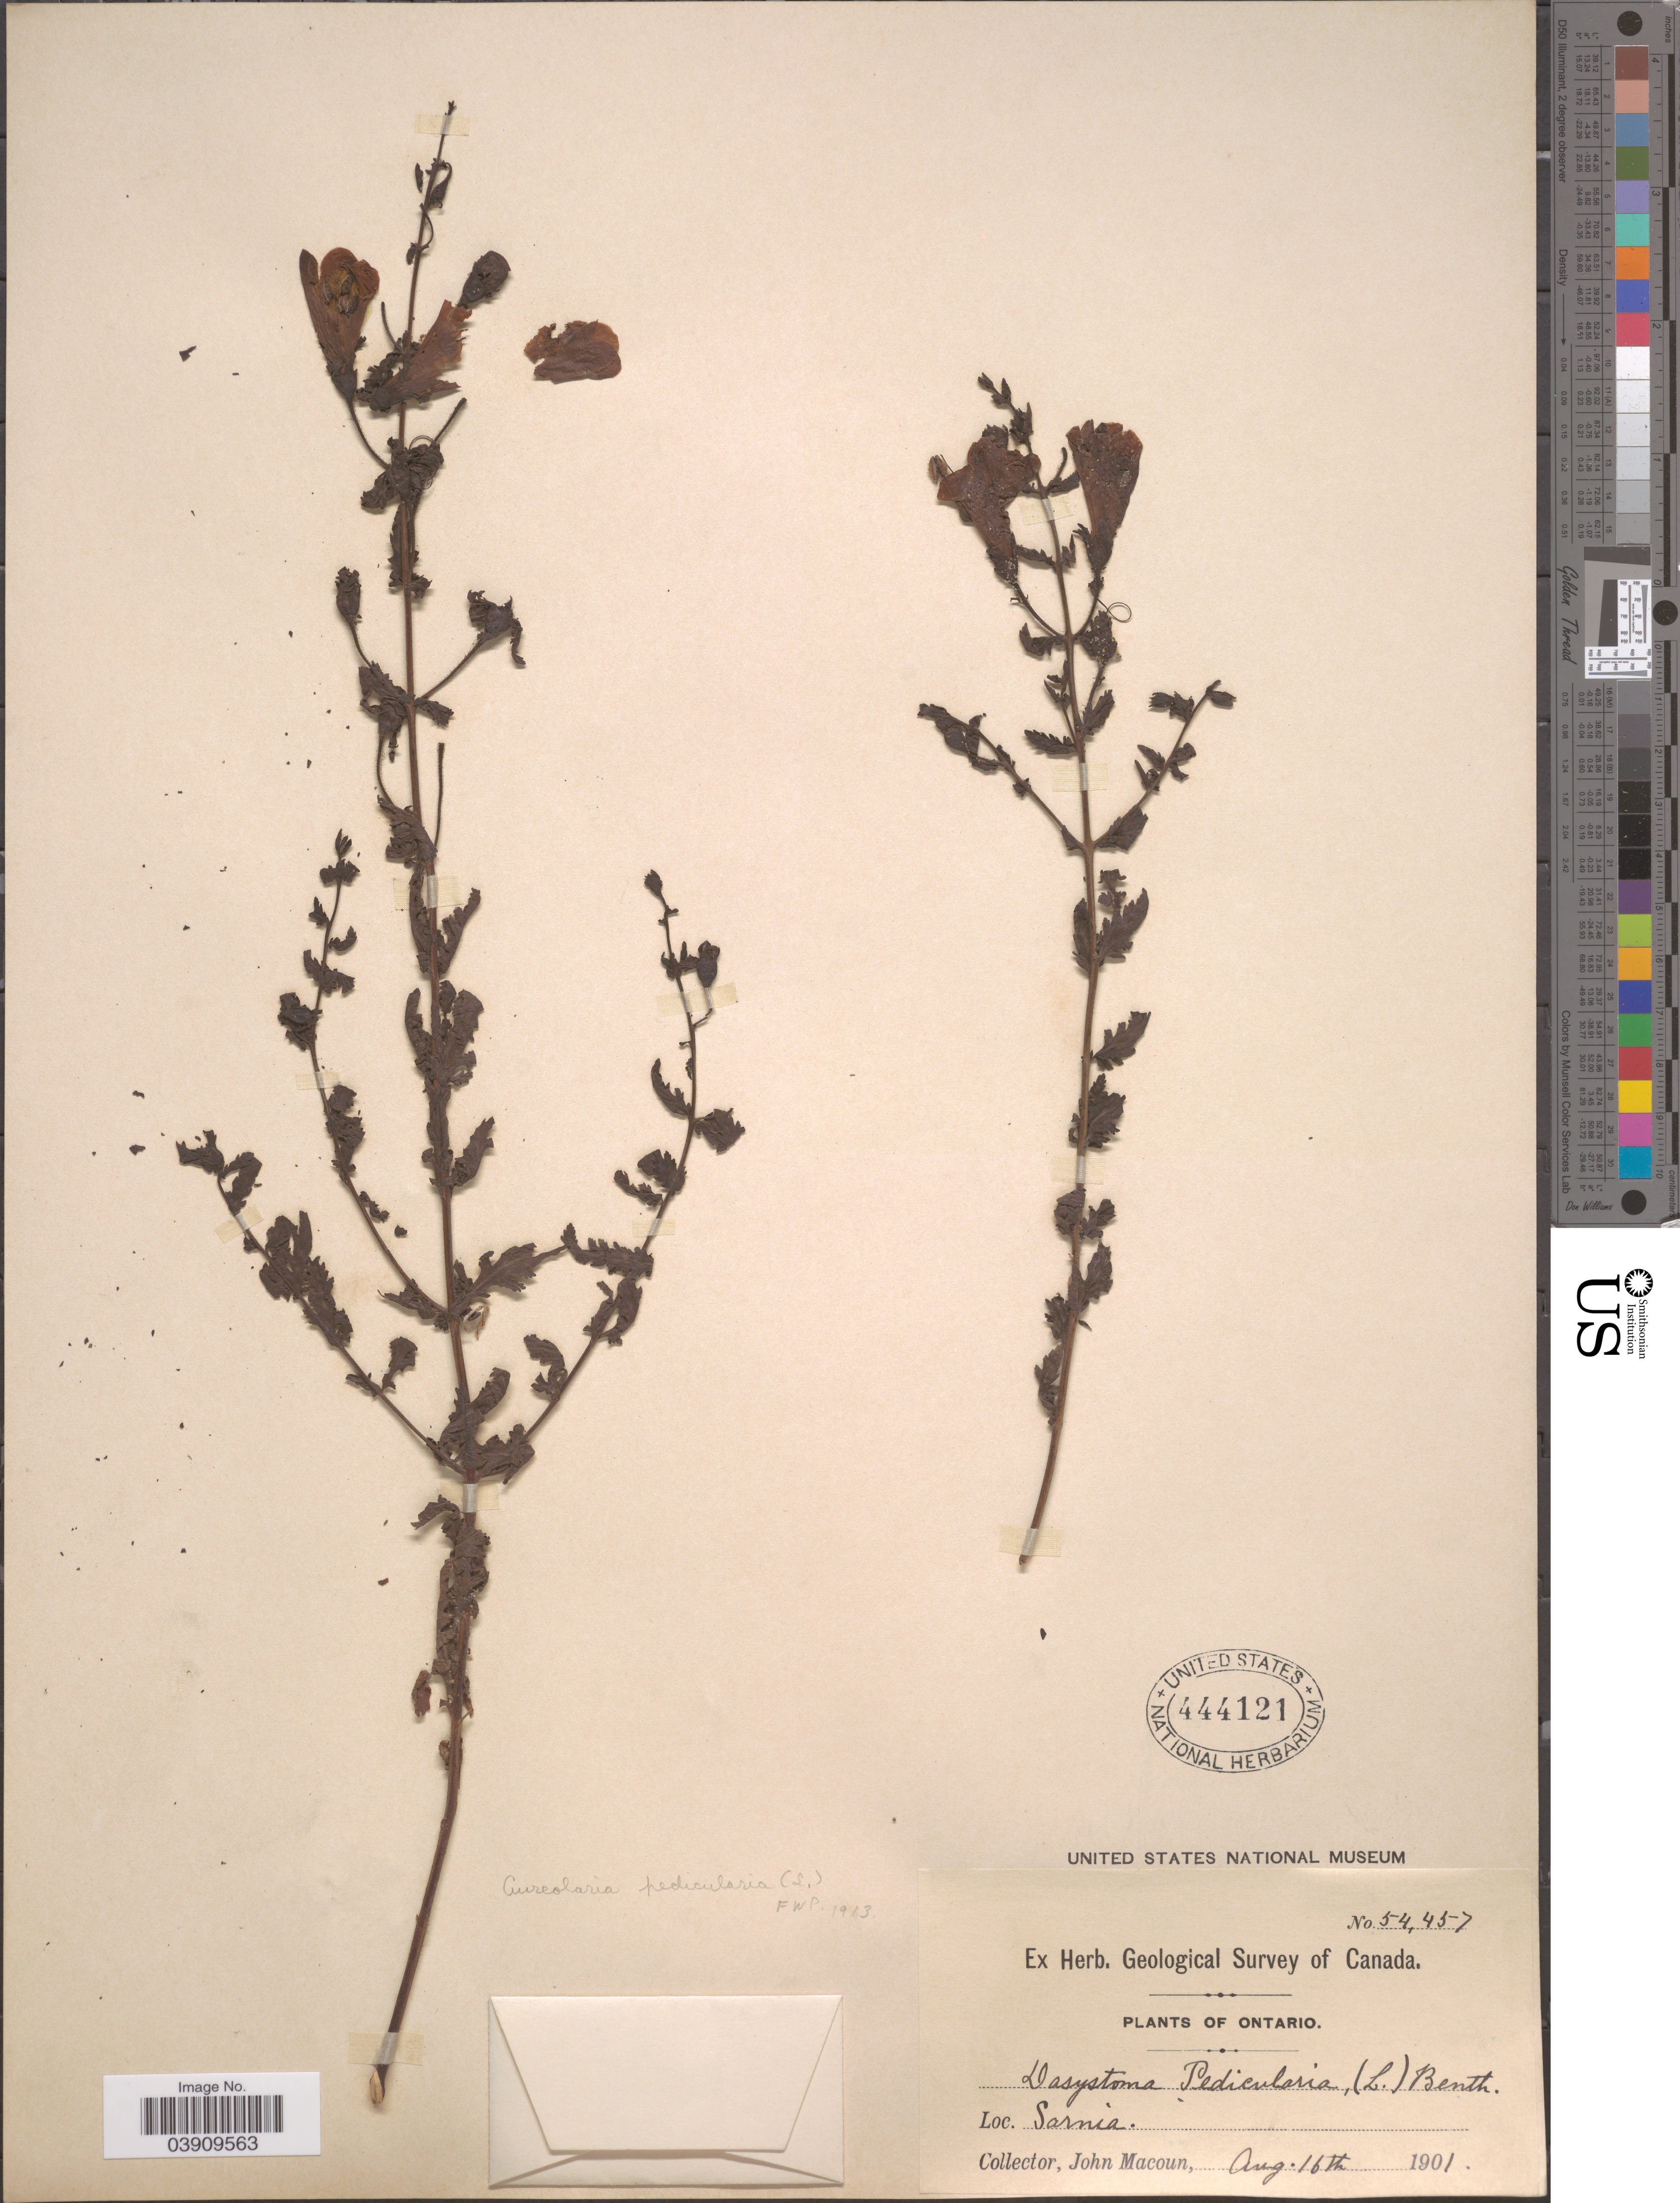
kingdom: Plantae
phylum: Tracheophyta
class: Magnoliopsida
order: Lamiales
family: Orobanchaceae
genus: Aureolaria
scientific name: Aureolaria pedicularia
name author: (L.) Raf. ex Farw.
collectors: J. Macoun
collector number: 54457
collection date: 1901-08-16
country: Canada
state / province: Ontario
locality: Sarnia.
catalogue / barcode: US 444121